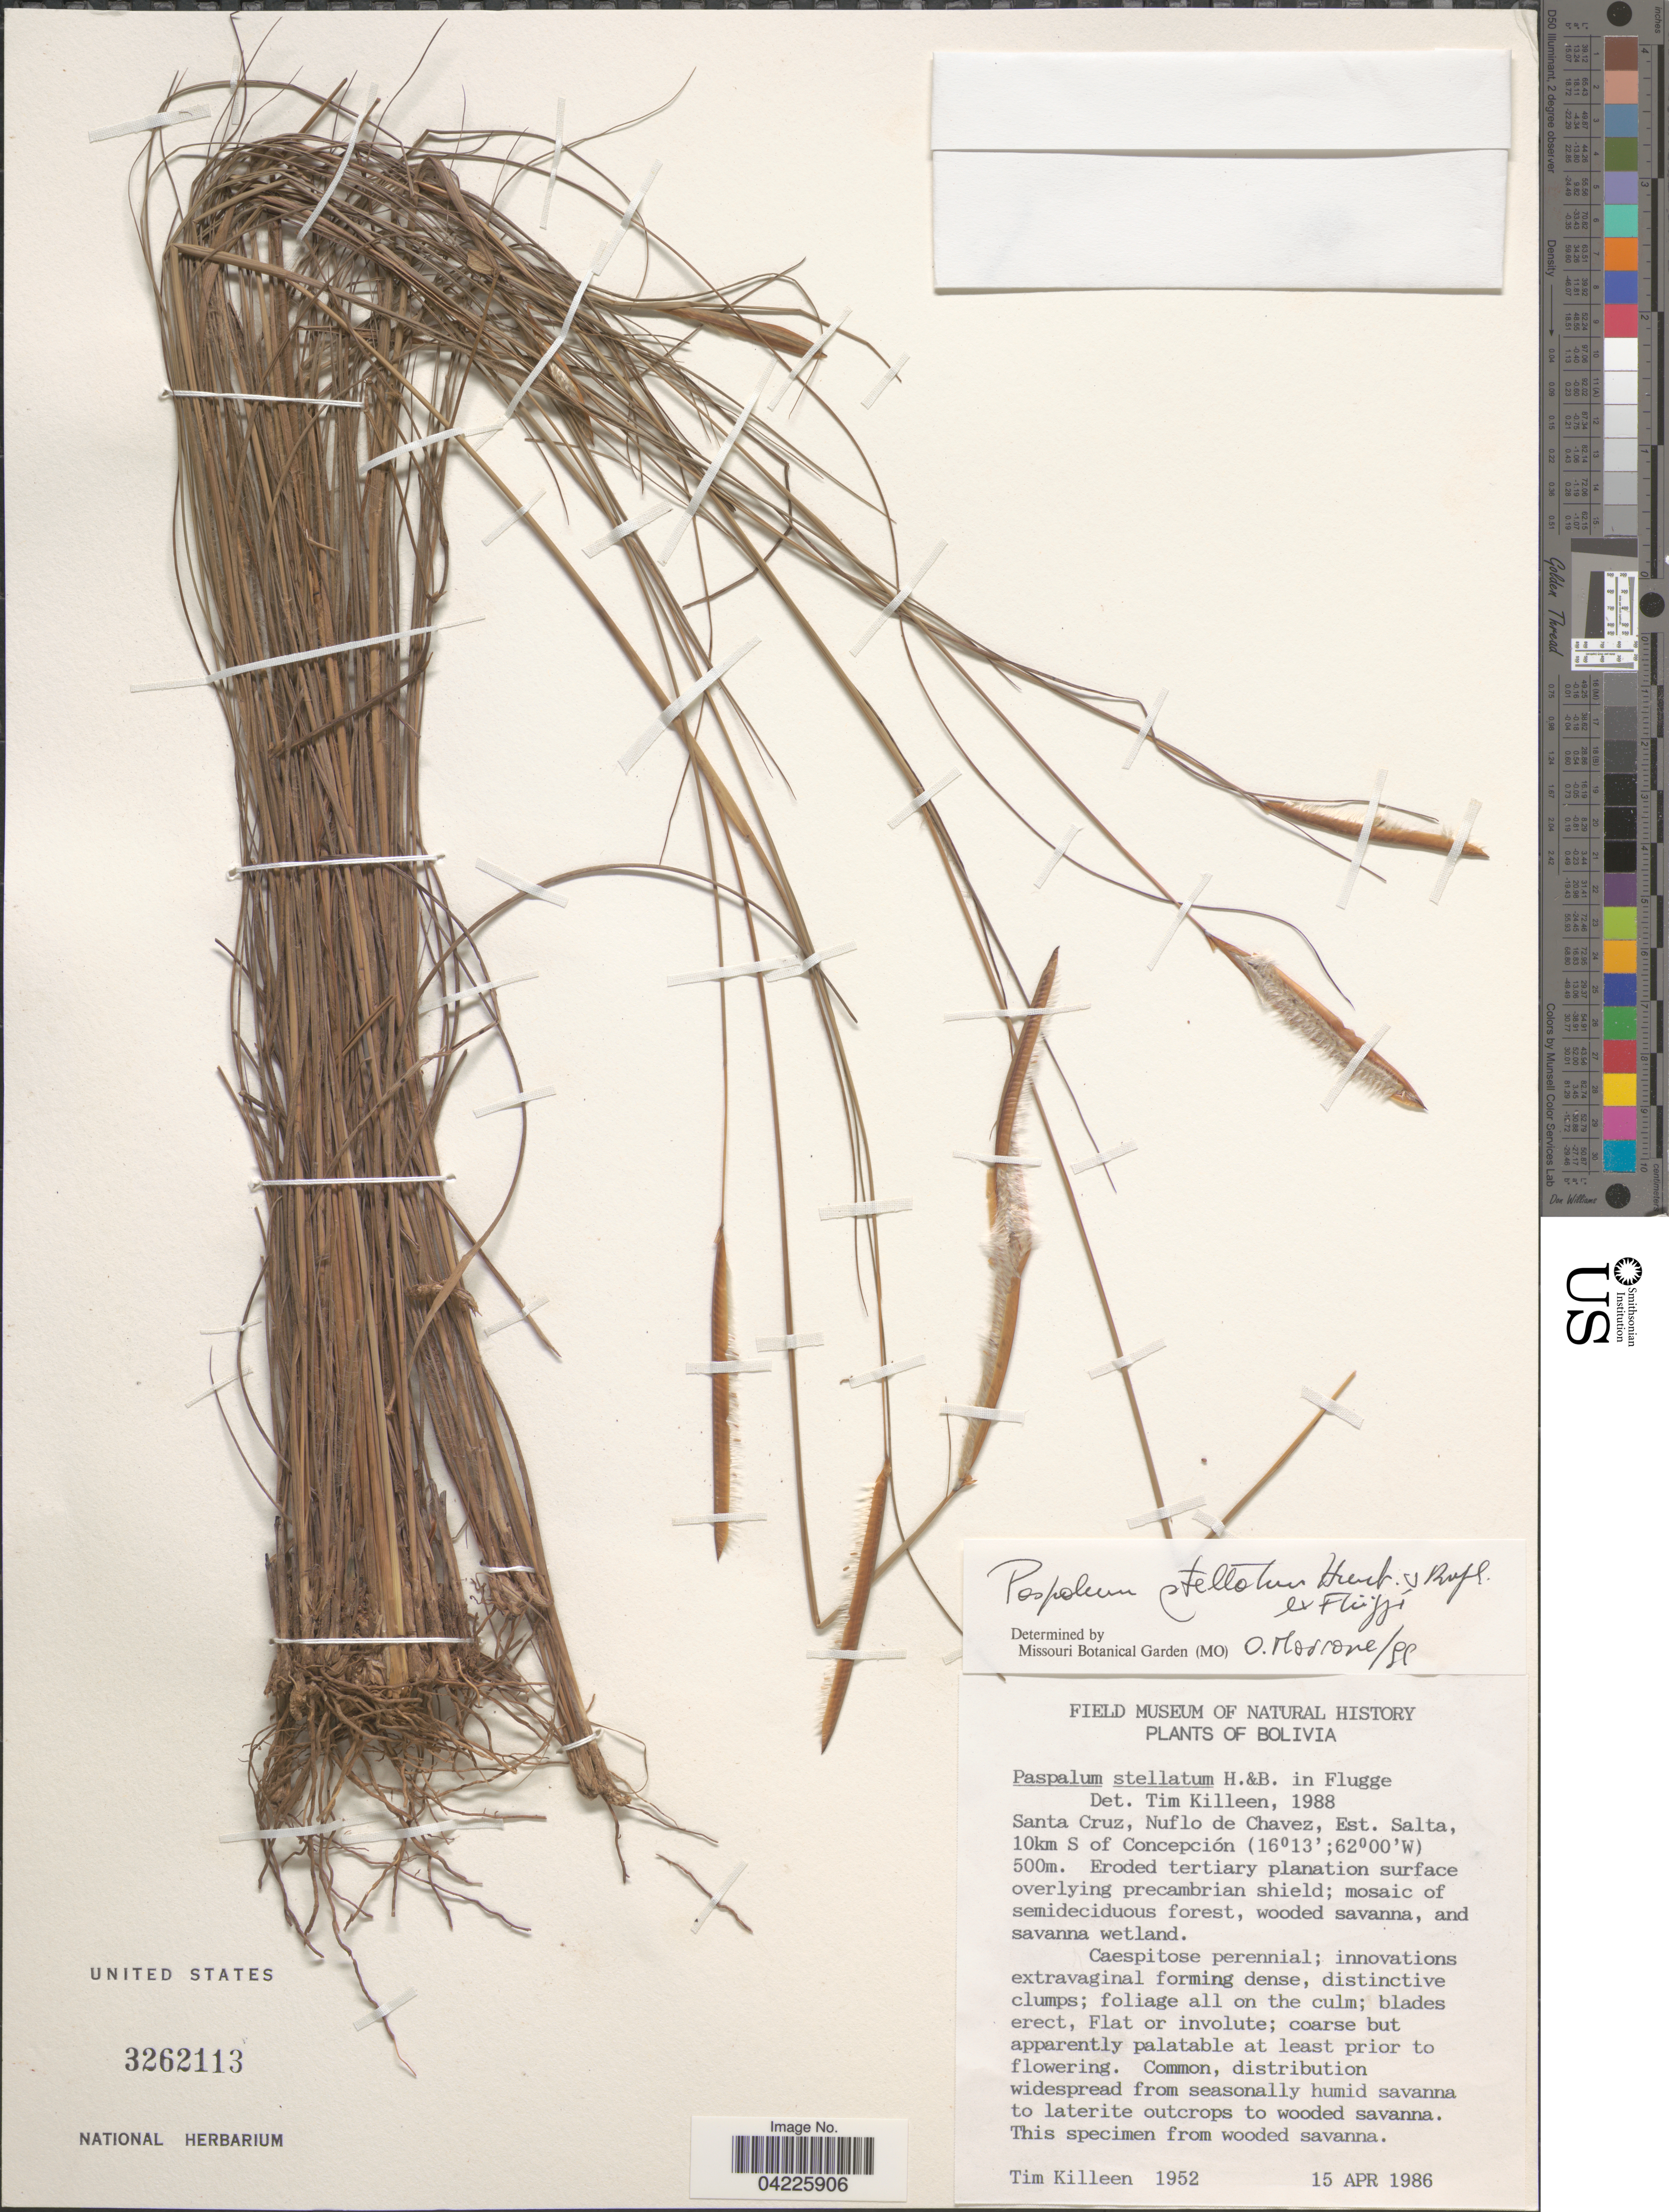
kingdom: Plantae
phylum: Tracheophyta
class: Liliopsida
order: Poales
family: Poaceae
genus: Paspalum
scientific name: Paspalum stellatum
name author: Humb. & Bonpl. ex Flüggé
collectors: T. J. Killeen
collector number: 1952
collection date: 1986-04-15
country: Bolivia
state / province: Santa Cruz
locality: Nuflo de Chavez, Est. Salta, 10km S of Concepción.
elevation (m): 500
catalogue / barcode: US 3262113